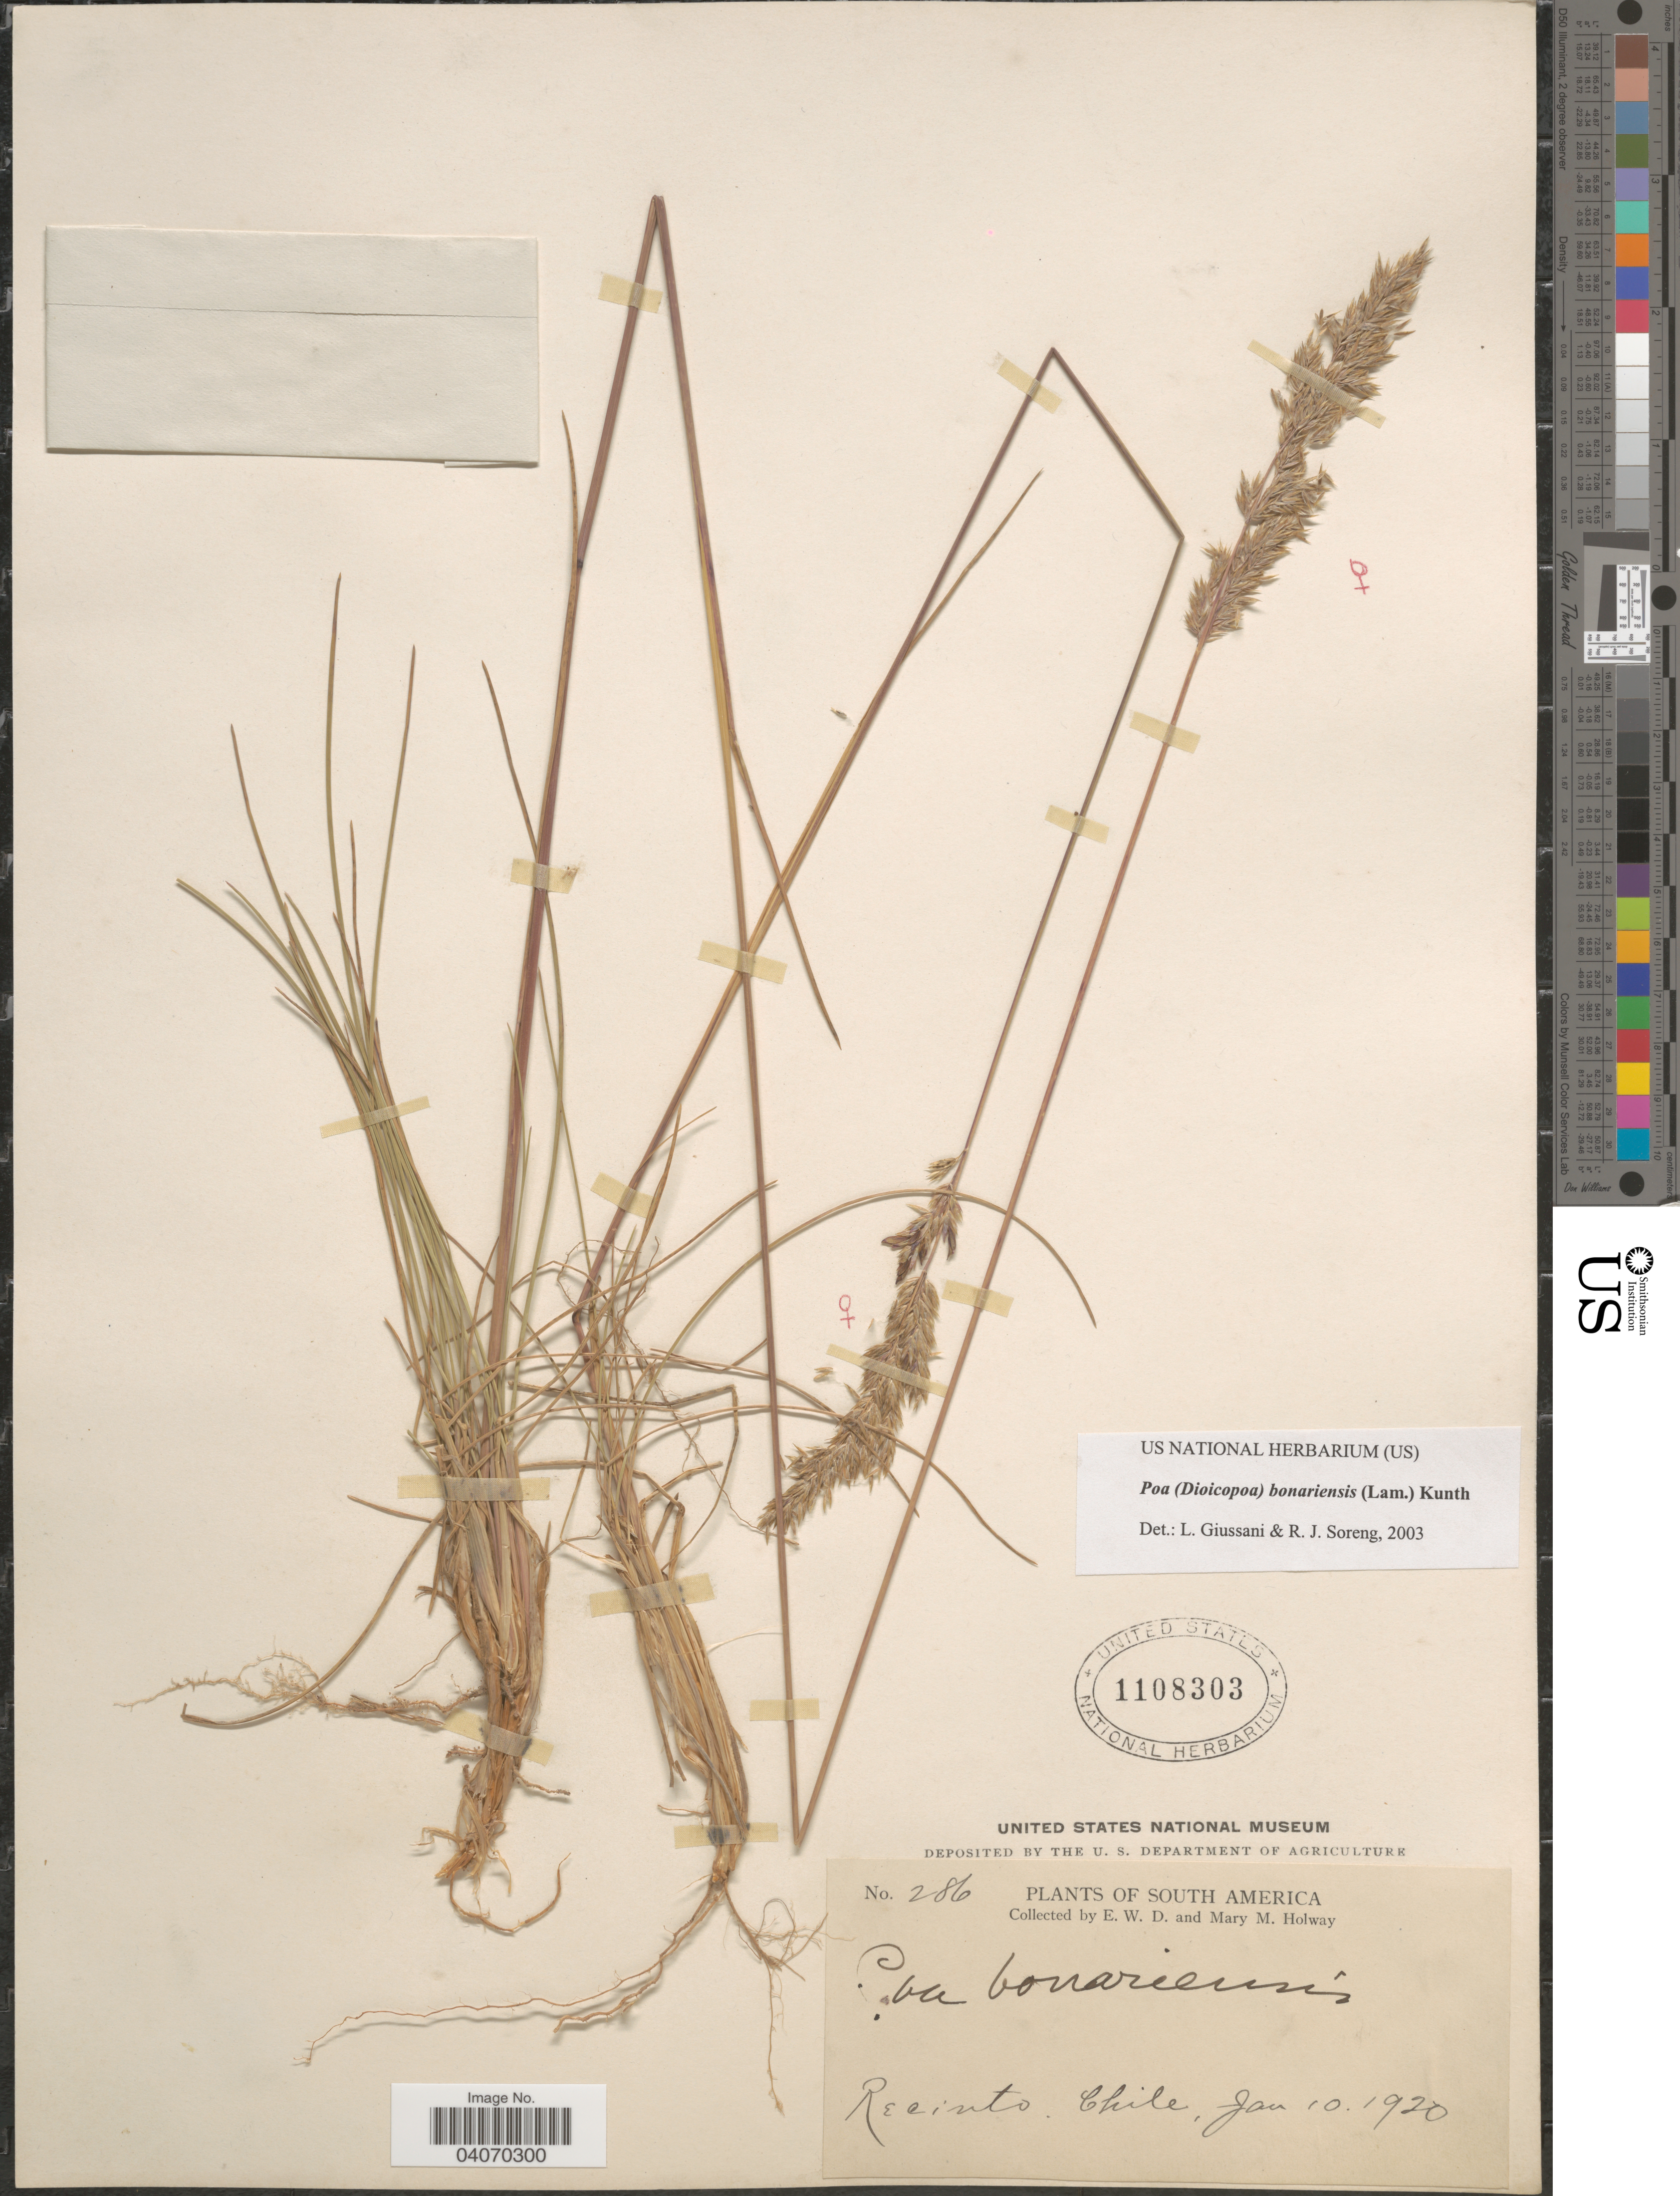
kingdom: Plantae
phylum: Tracheophyta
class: Liliopsida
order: Poales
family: Poaceae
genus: Poa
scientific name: Poa bonariensis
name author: (Lam.) Kunth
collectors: E. W. D. Holway & M. M. Holway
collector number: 286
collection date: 1920-01-10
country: Chile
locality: Recinto.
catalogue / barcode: US 1108303